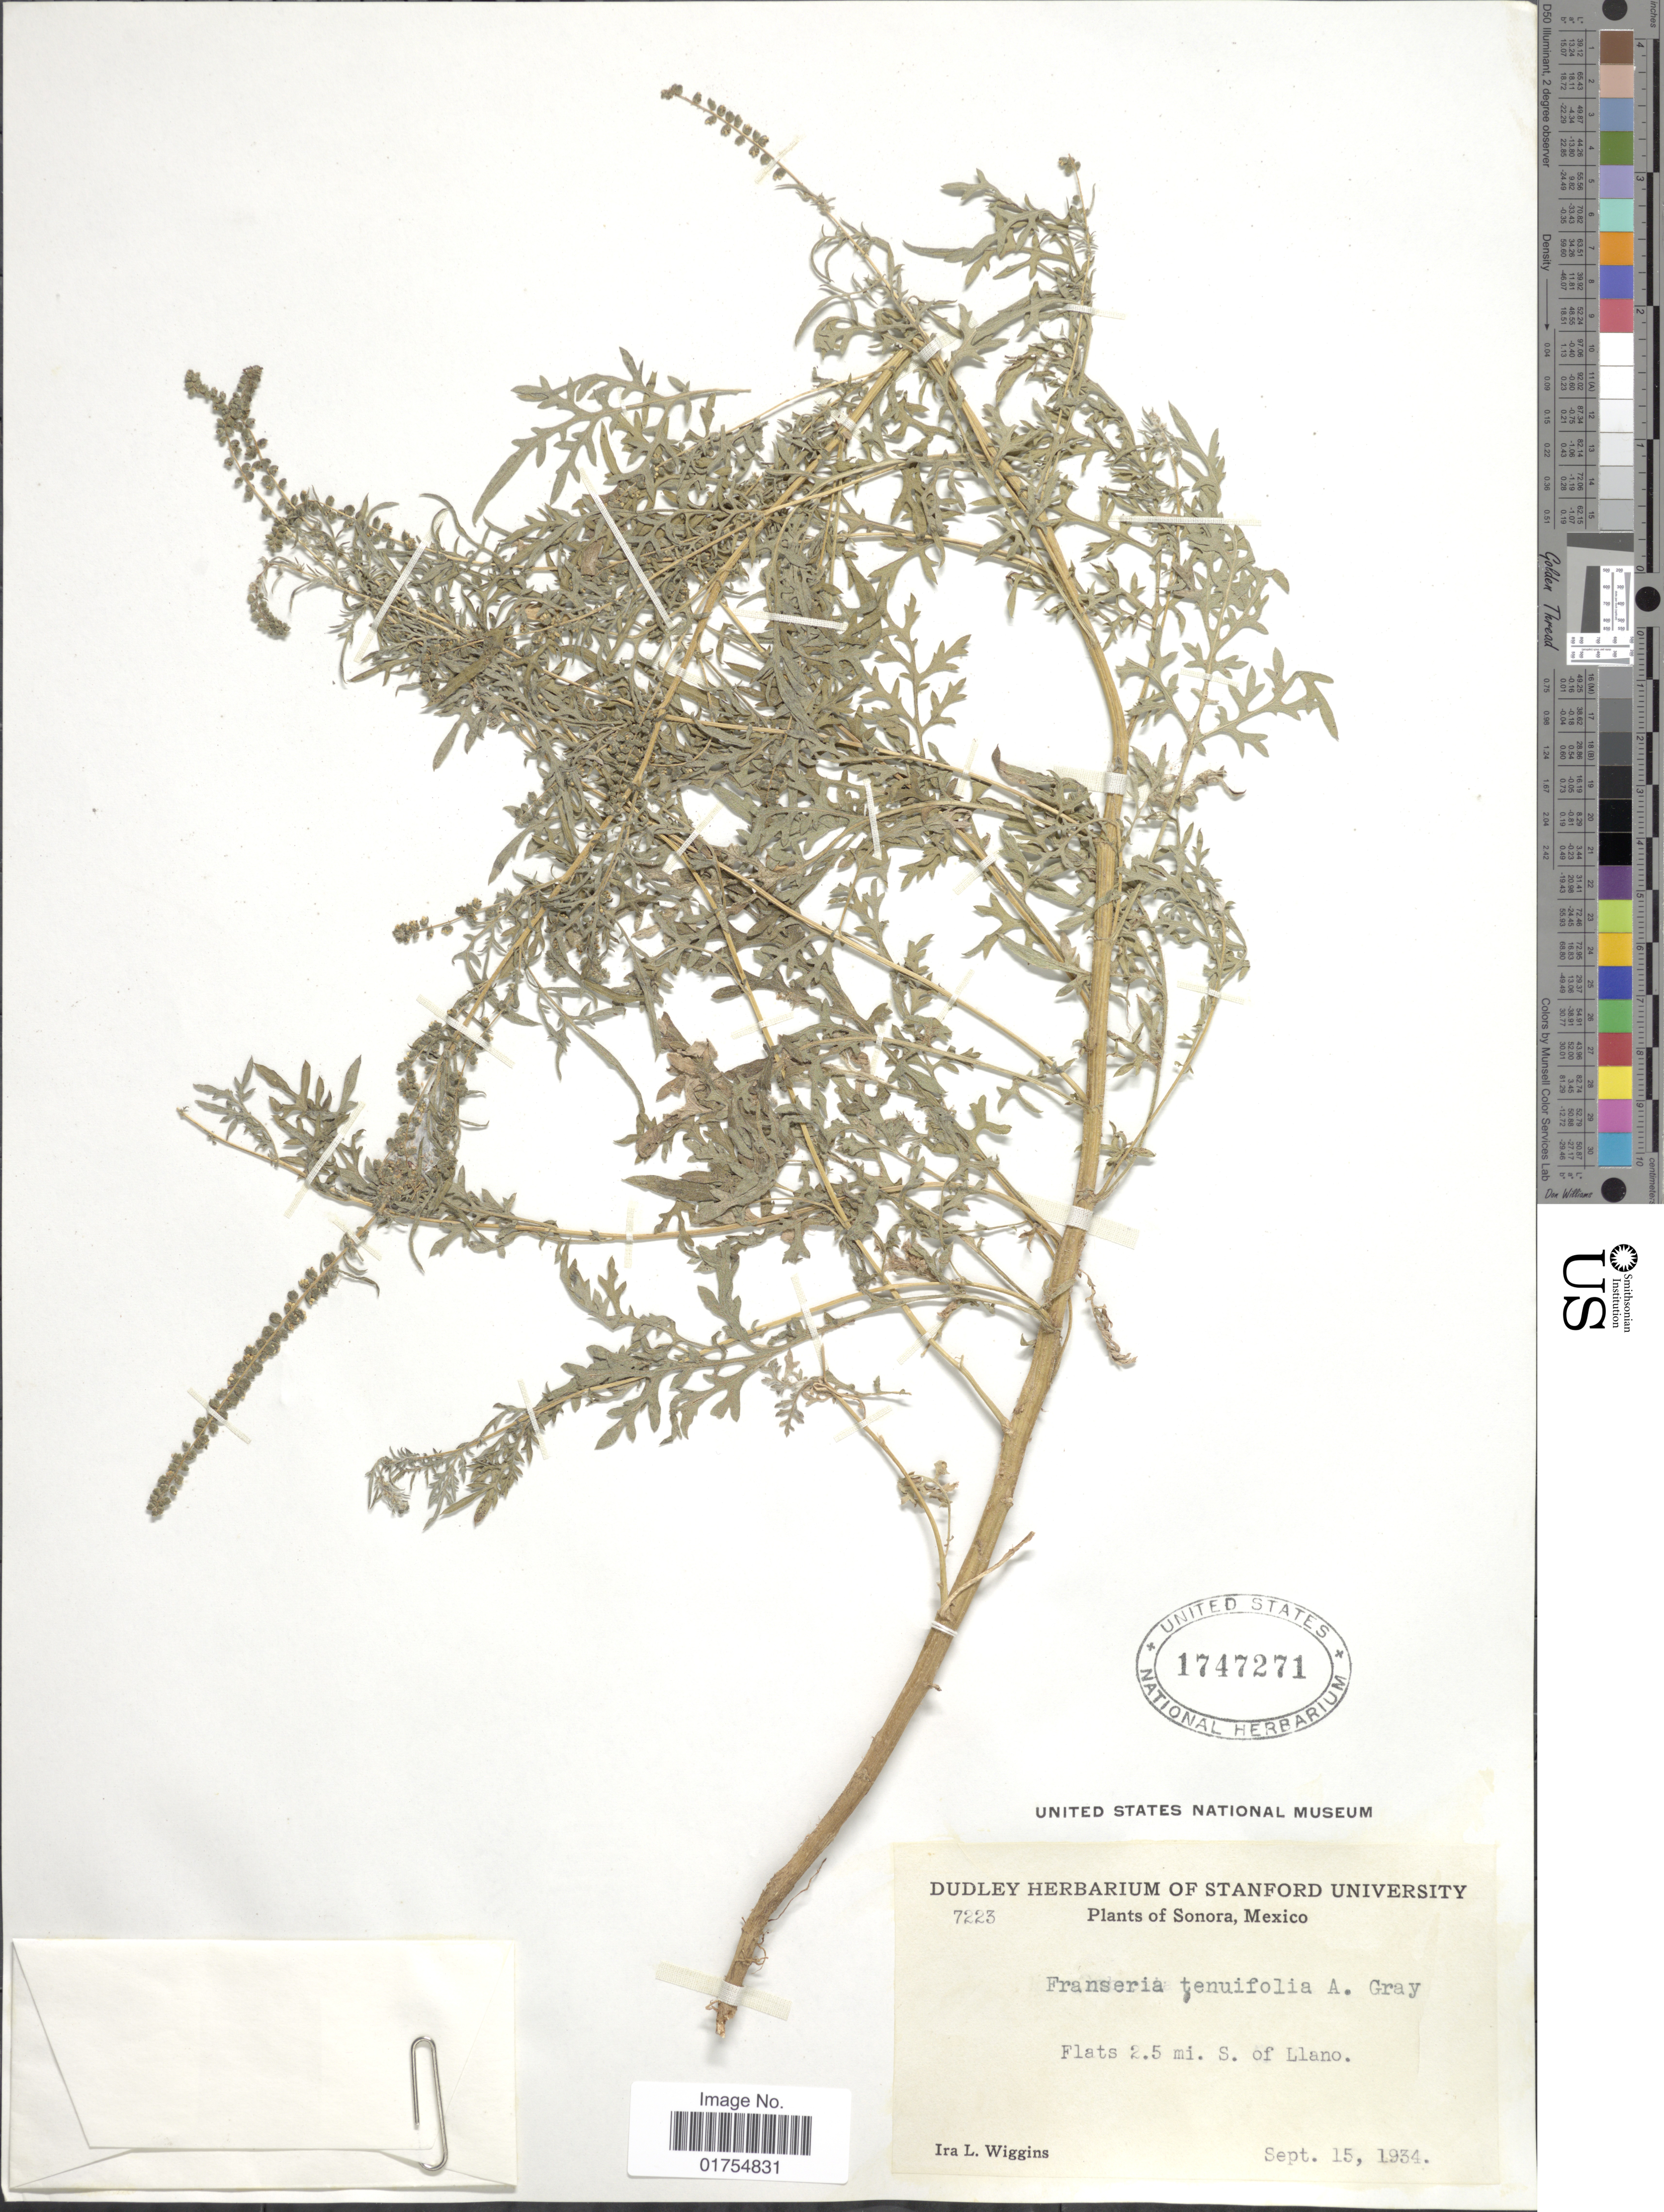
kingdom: Plantae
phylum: Tracheophyta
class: Magnoliopsida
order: Asterales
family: Asteraceae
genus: Franseria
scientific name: Franseria confertiflora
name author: (DC.) Rydb.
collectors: I. L. Wiggins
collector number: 7223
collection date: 1934-09-15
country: Mexico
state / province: Sonora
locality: Flats 2.5 mi. of Llano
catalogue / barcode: US 1747271